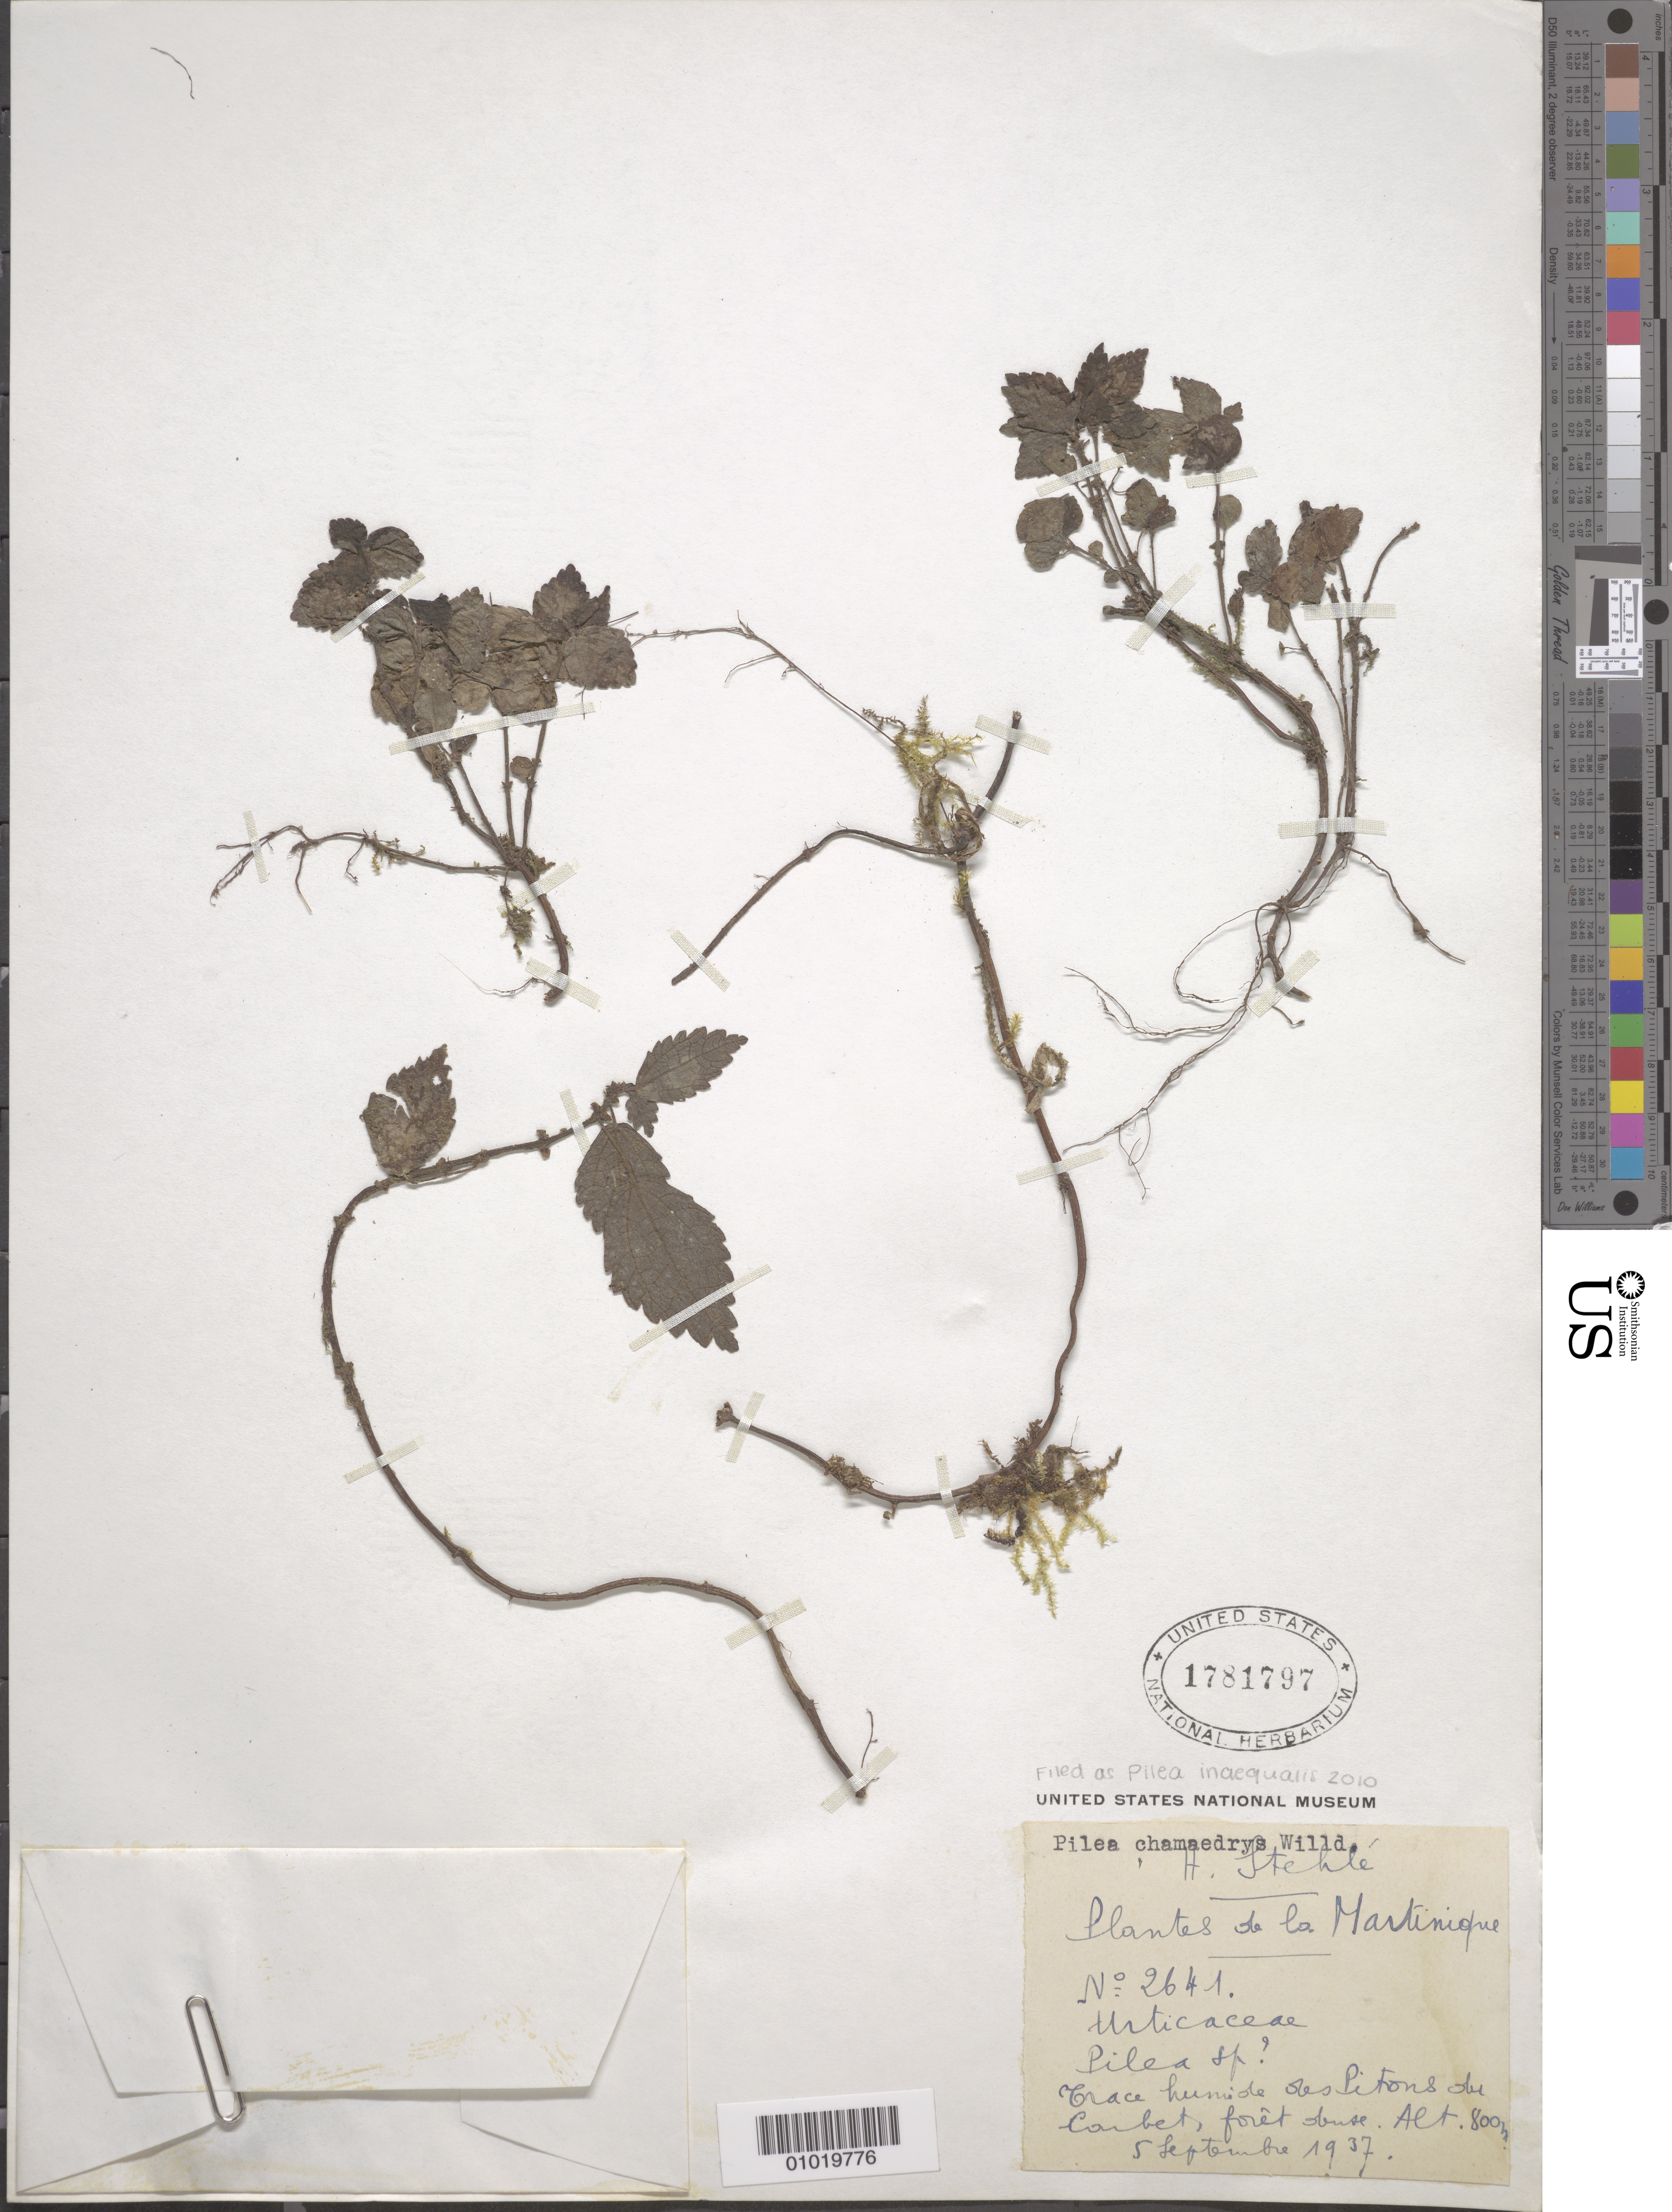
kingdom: Plantae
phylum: Tracheophyta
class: Magnoliopsida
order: Rosales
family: Urticaceae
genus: Pilea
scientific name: Pilea inaequalis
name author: (Juss. ex Poir.) Wedd.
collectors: H. Stehlé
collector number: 2641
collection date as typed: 05 Sep 1937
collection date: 1937-09-05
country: Martinique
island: Martinique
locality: Pitons du Carbet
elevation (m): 800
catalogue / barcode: US 1781797